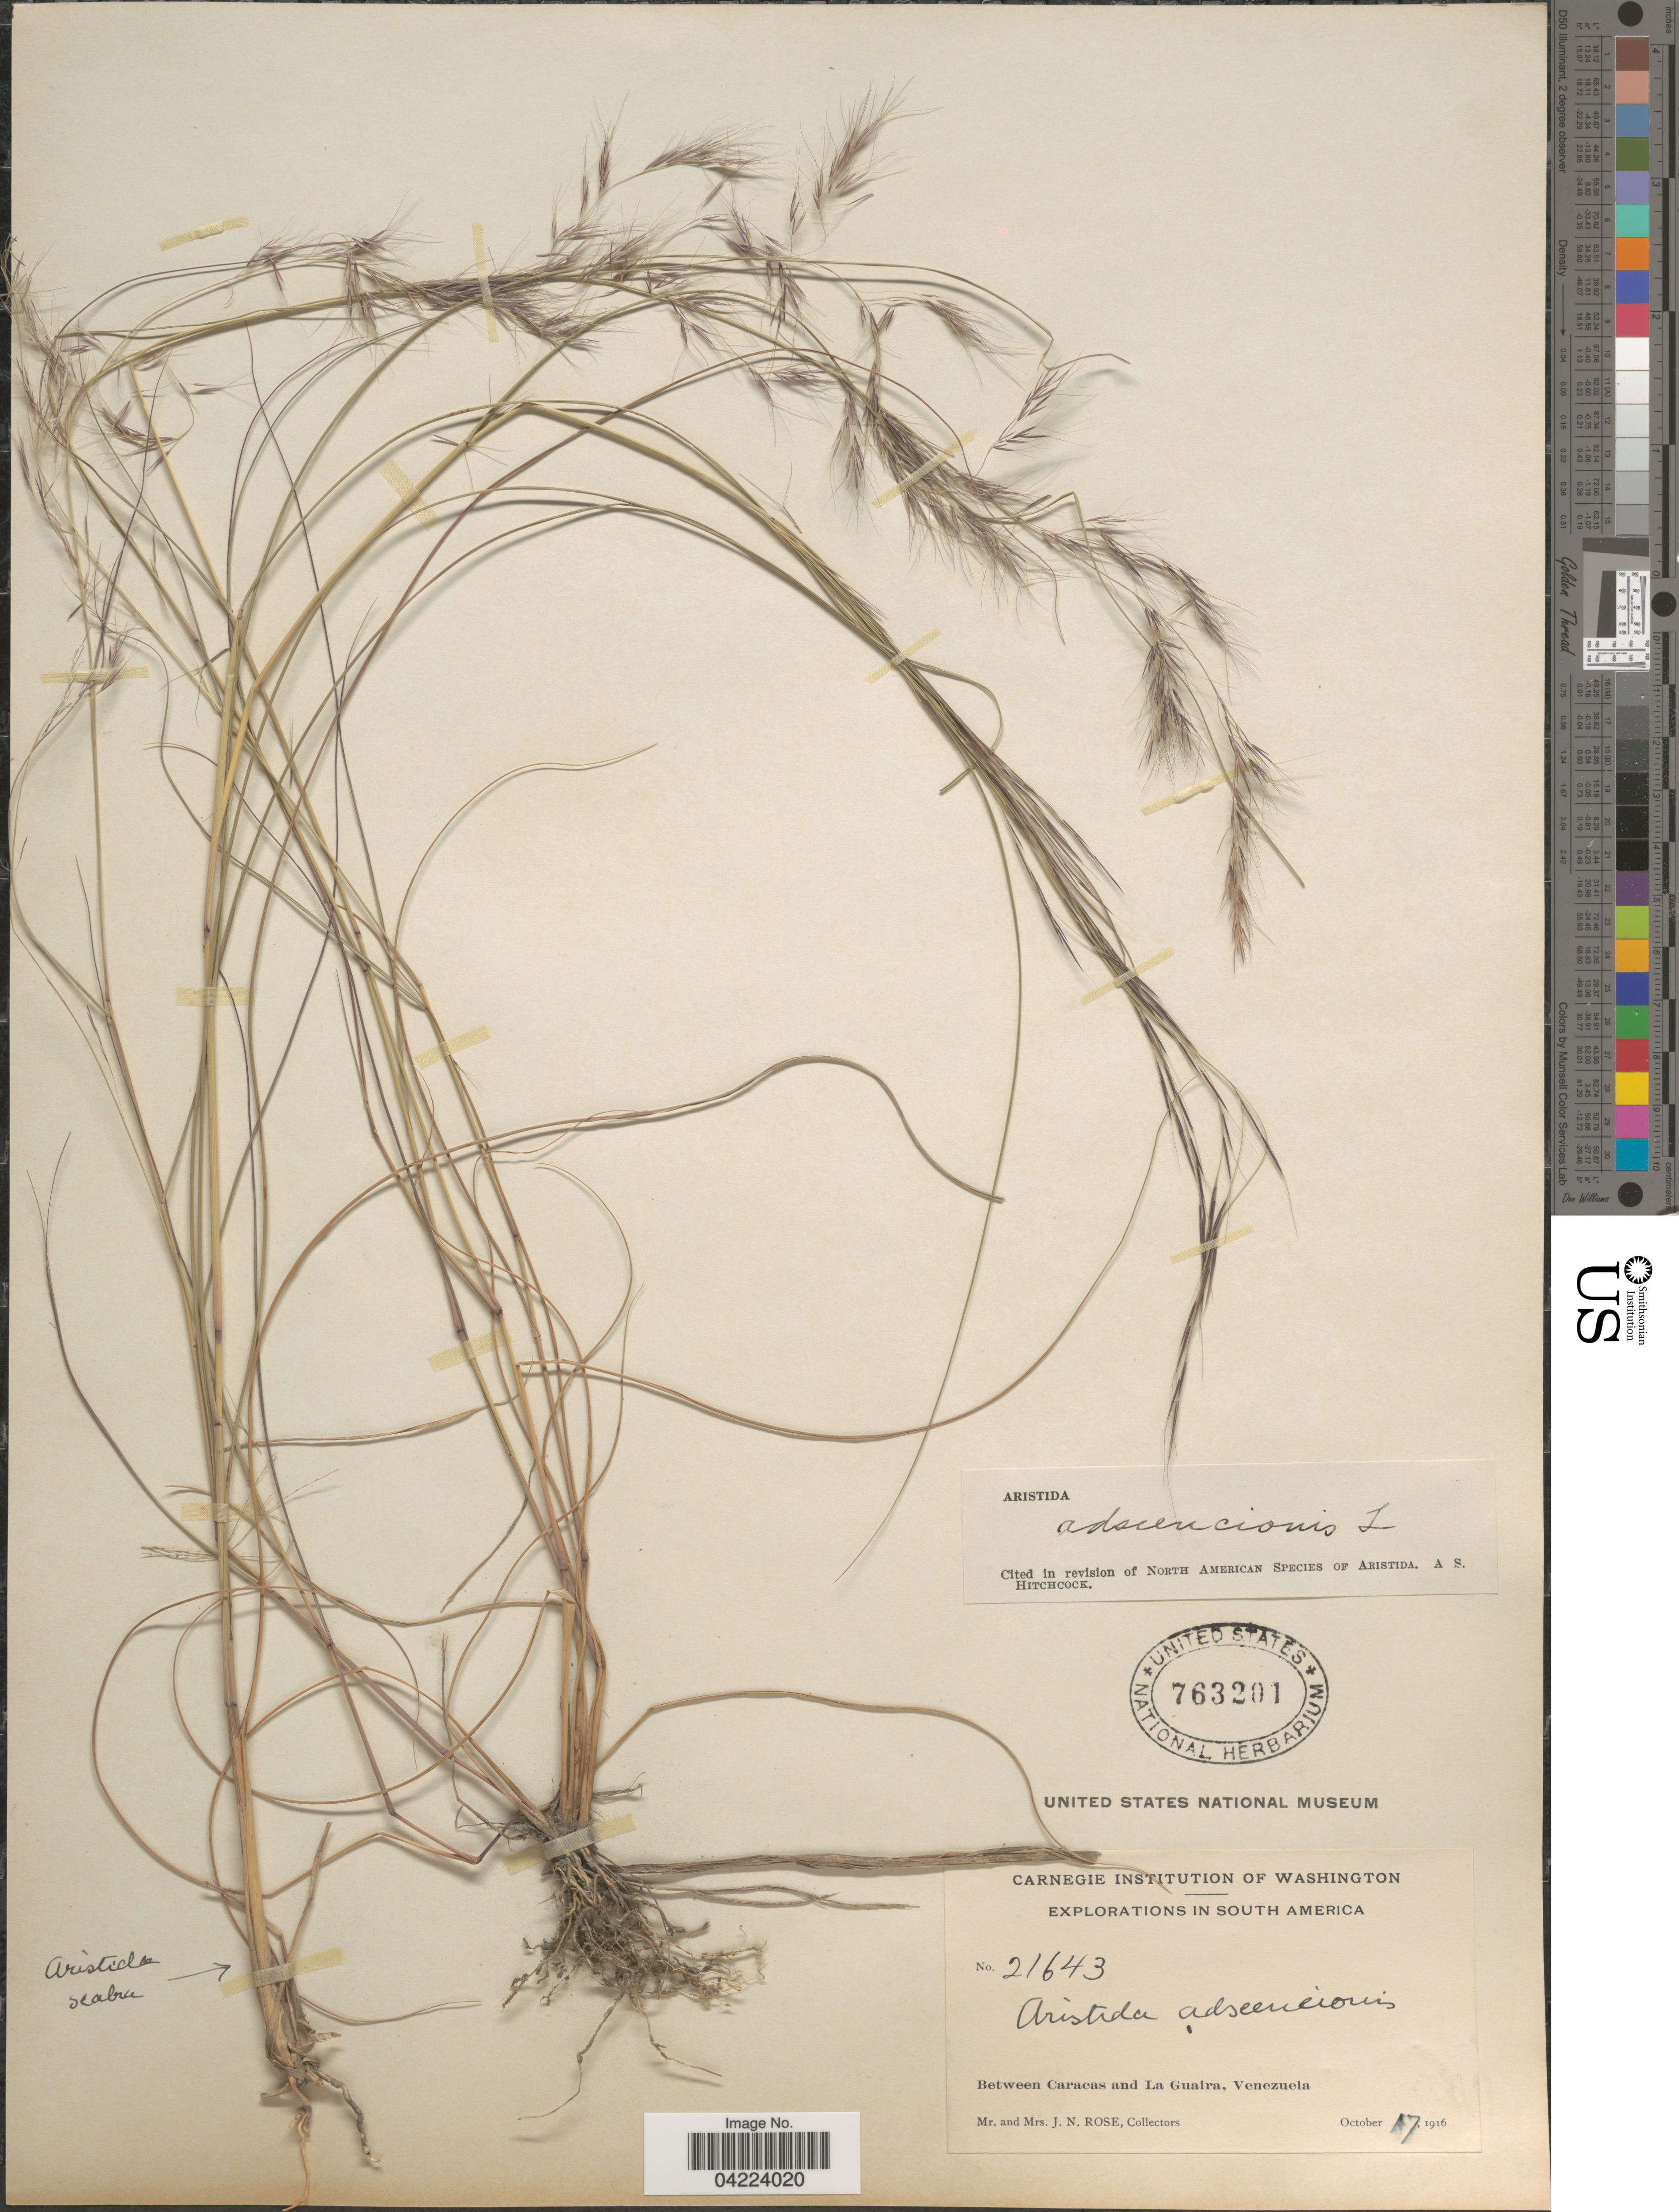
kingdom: Plantae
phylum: Tracheophyta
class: Liliopsida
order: Poales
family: Poaceae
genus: Aristida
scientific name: Aristida adscensionis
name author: L.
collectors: J. N. Rose & L. B. Rose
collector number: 21643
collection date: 1916-10-17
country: Venezuela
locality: Explorations in South America. Between Caracas and La Guaira.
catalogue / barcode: US 763201